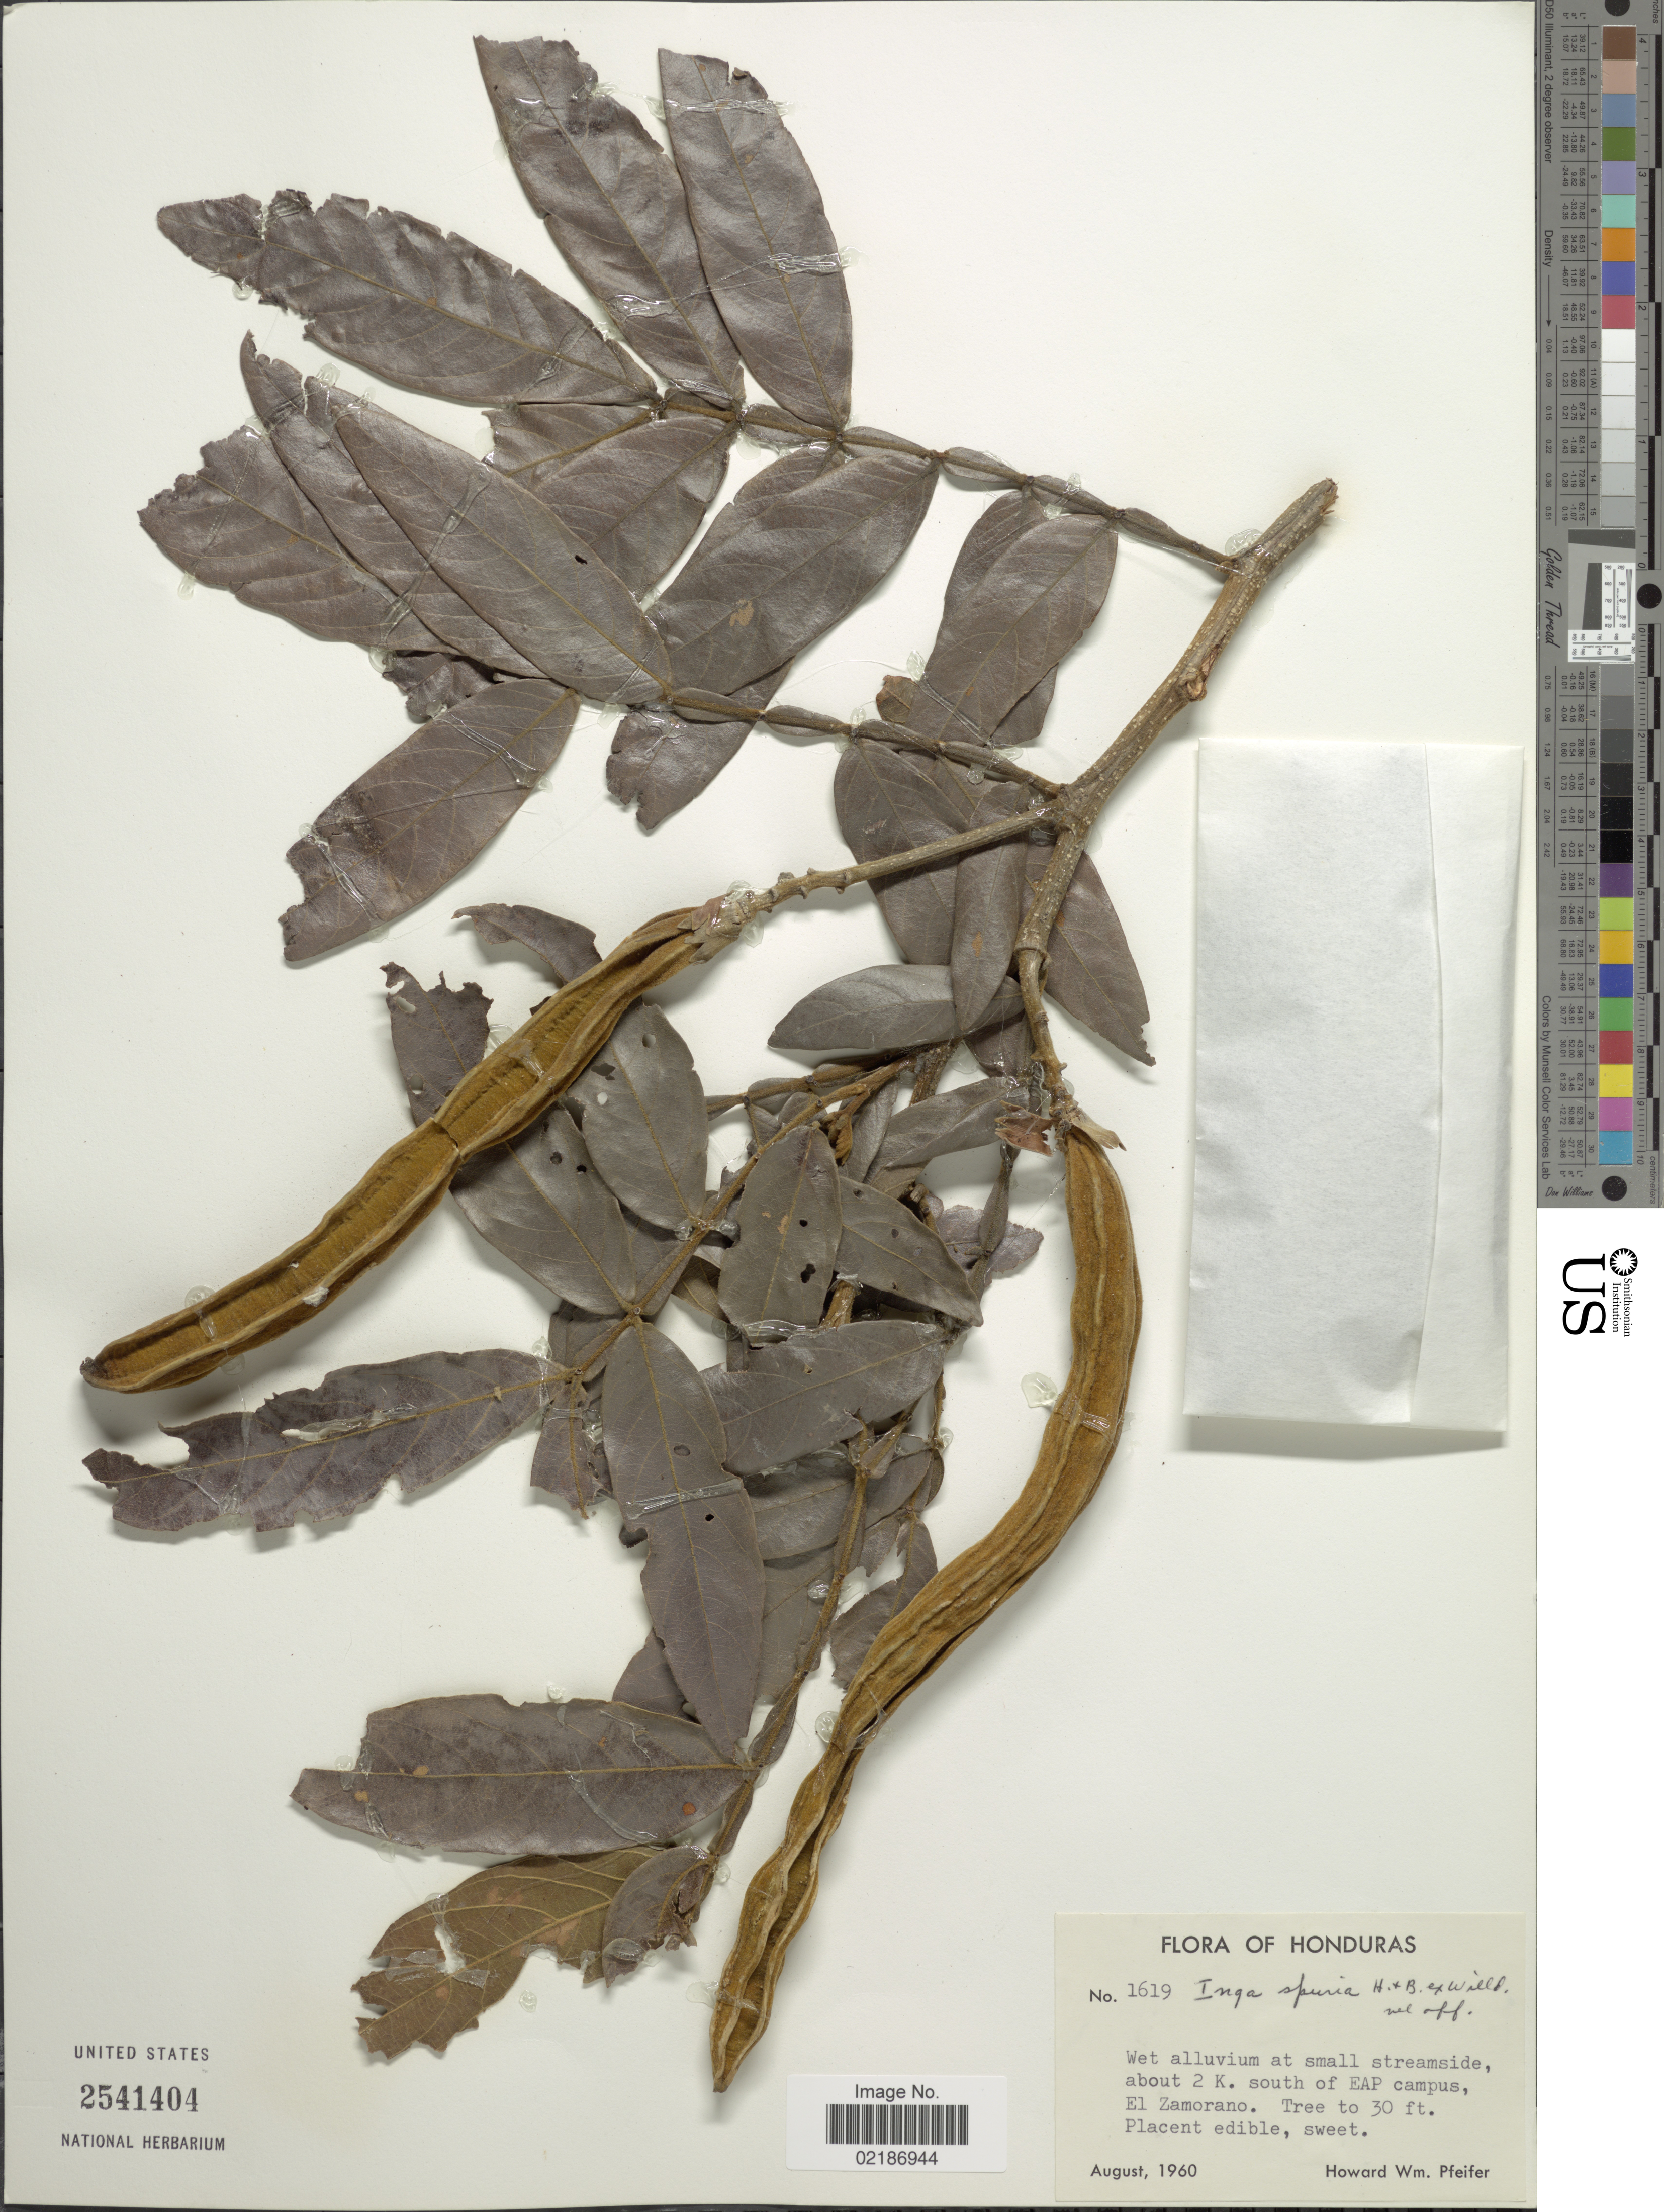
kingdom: Plantae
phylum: Tracheophyta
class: Magnoliopsida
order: Fabales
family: Fabaceae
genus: Inga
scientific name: Inga vera subsp. vera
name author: Willd.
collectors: H. W. Pfeifer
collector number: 1619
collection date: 1960-08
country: Honduras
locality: About 2 k. south of EAP Campus, El Zamorano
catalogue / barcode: US 2541404